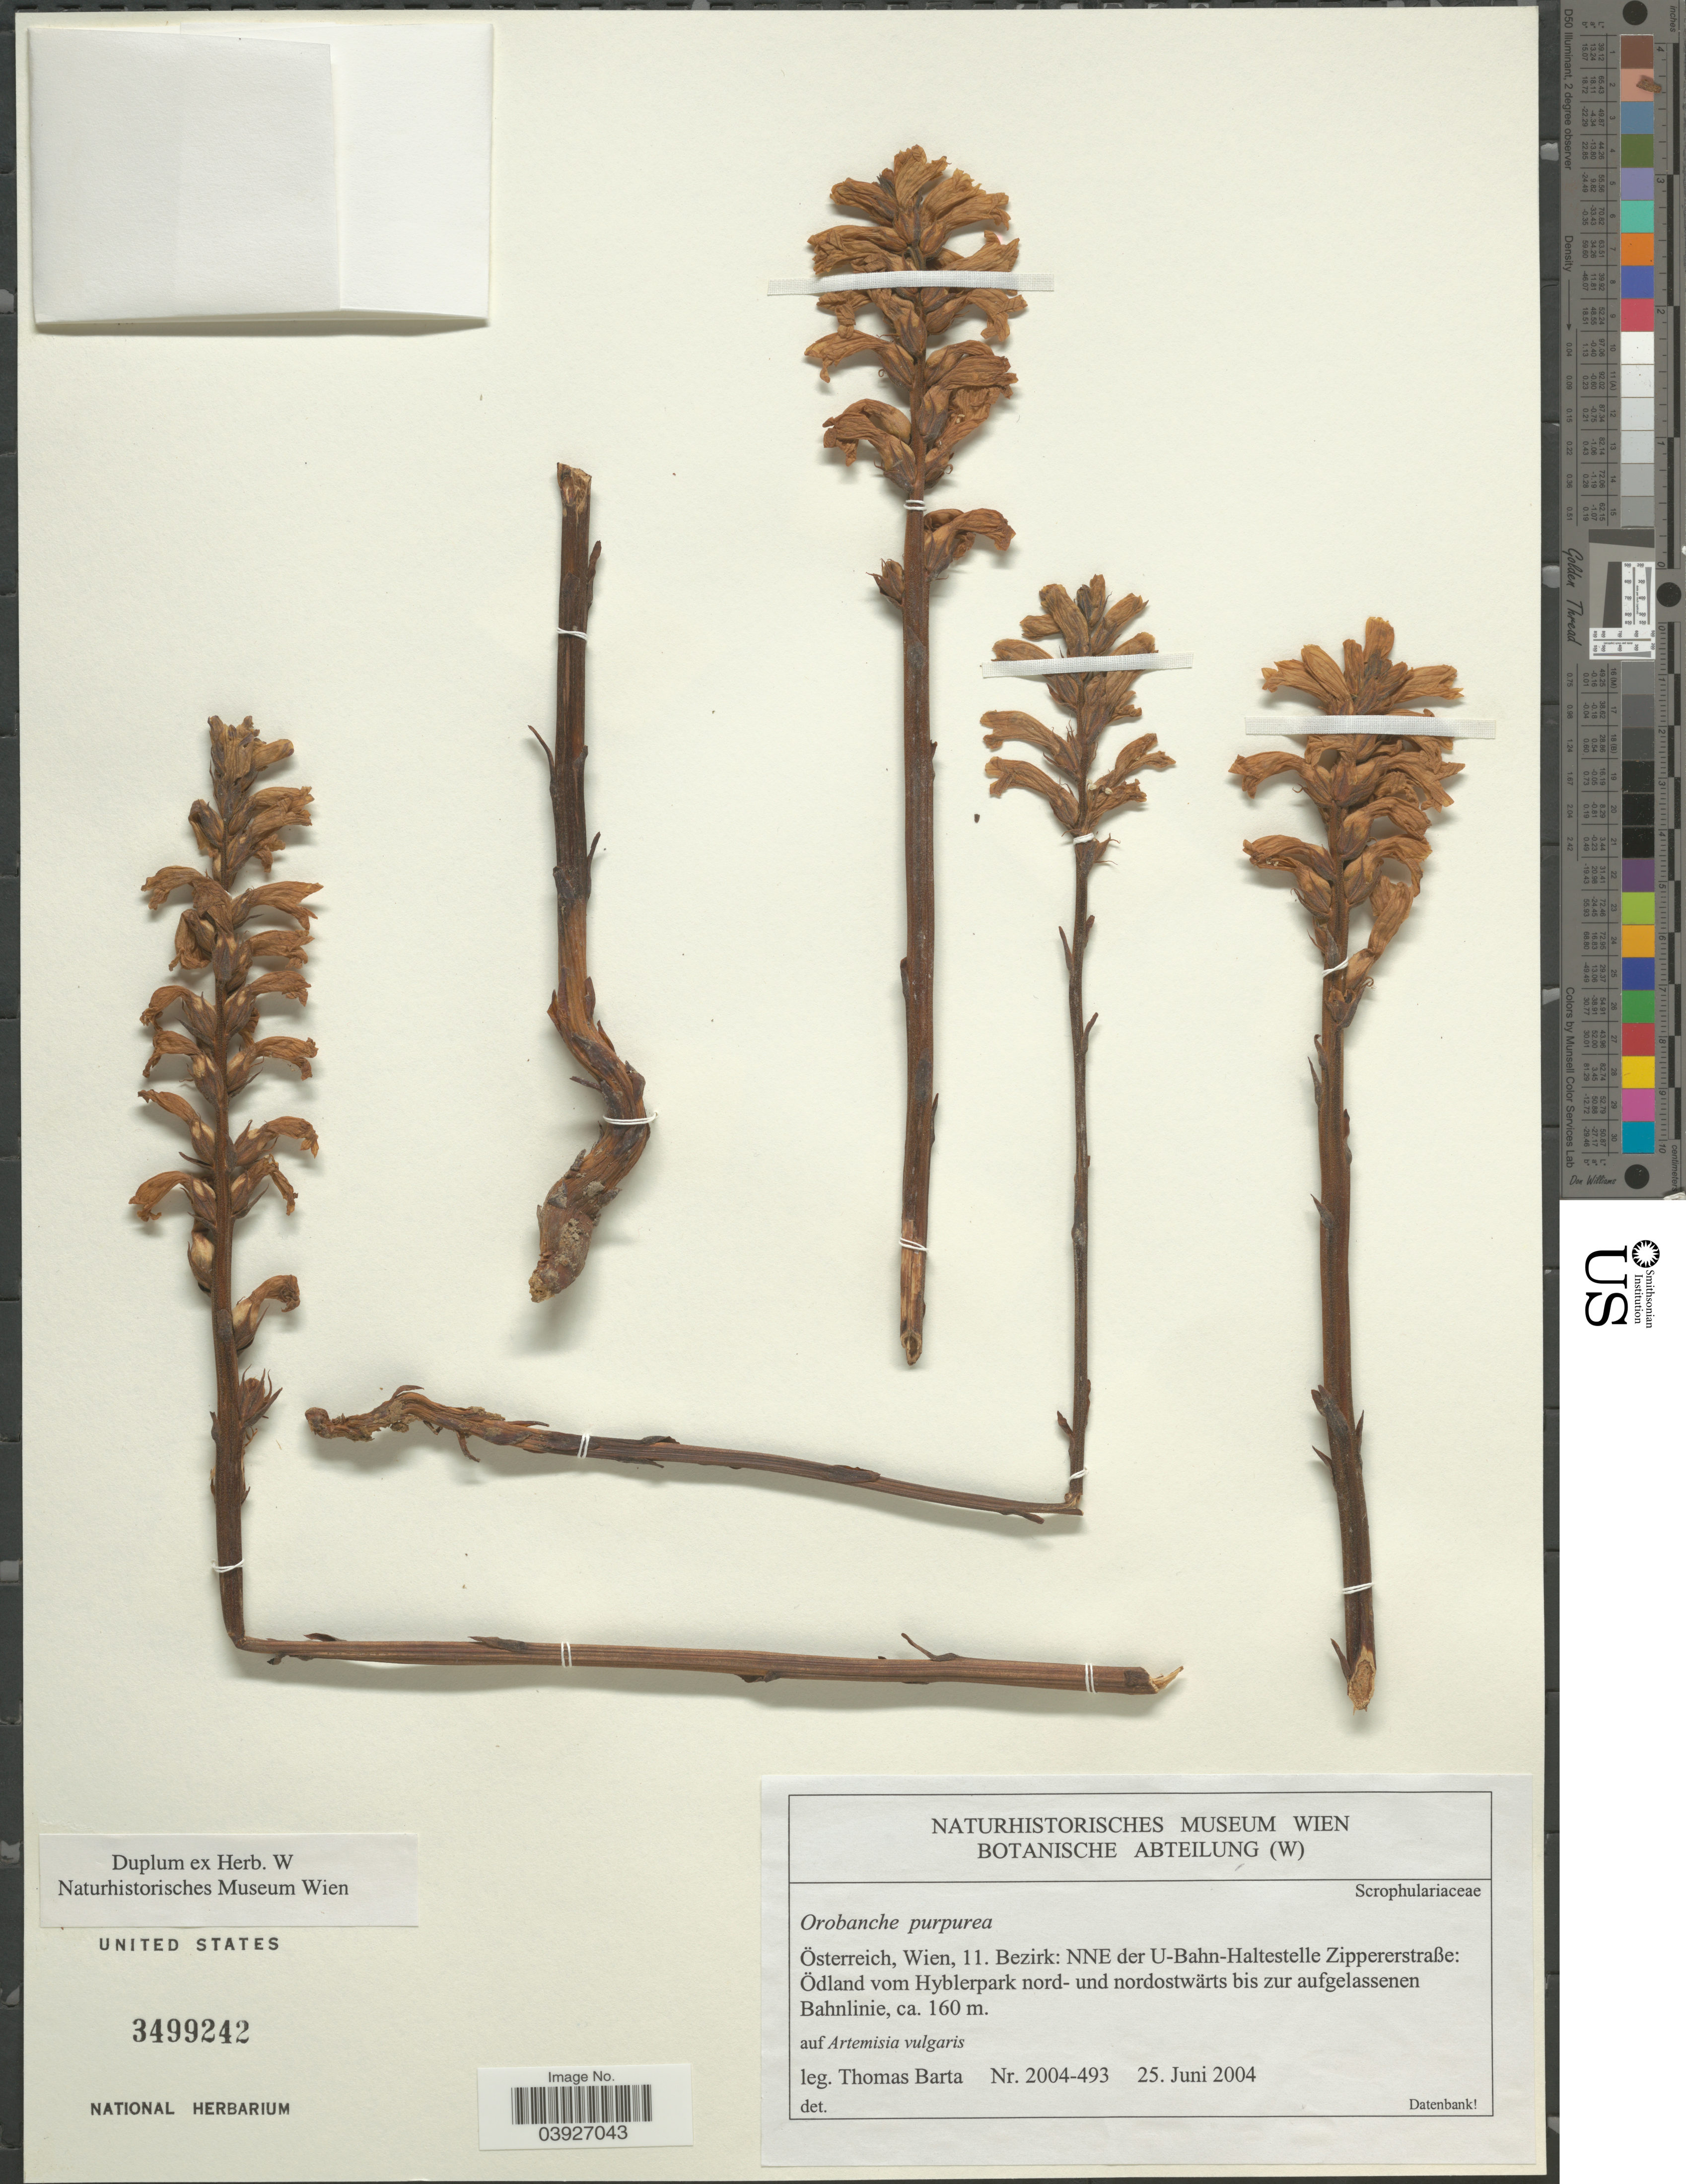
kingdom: Plantae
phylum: Tracheophyta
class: Magnoliopsida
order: Lamiales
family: Orobanchaceae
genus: Orobanche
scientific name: Orobanche purpurea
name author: Jacq.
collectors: T. Barta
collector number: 2004-493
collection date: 2004-06-25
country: Austria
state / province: Wien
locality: Österreich, 11. Bezirk: NNE der U-bahn-Haltestelle Zippererstraße: Ödlnad vom Hyblerpark nord-und nordostwárts bis zur aufgelassenen Bahnline.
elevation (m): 160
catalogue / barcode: US 3499242